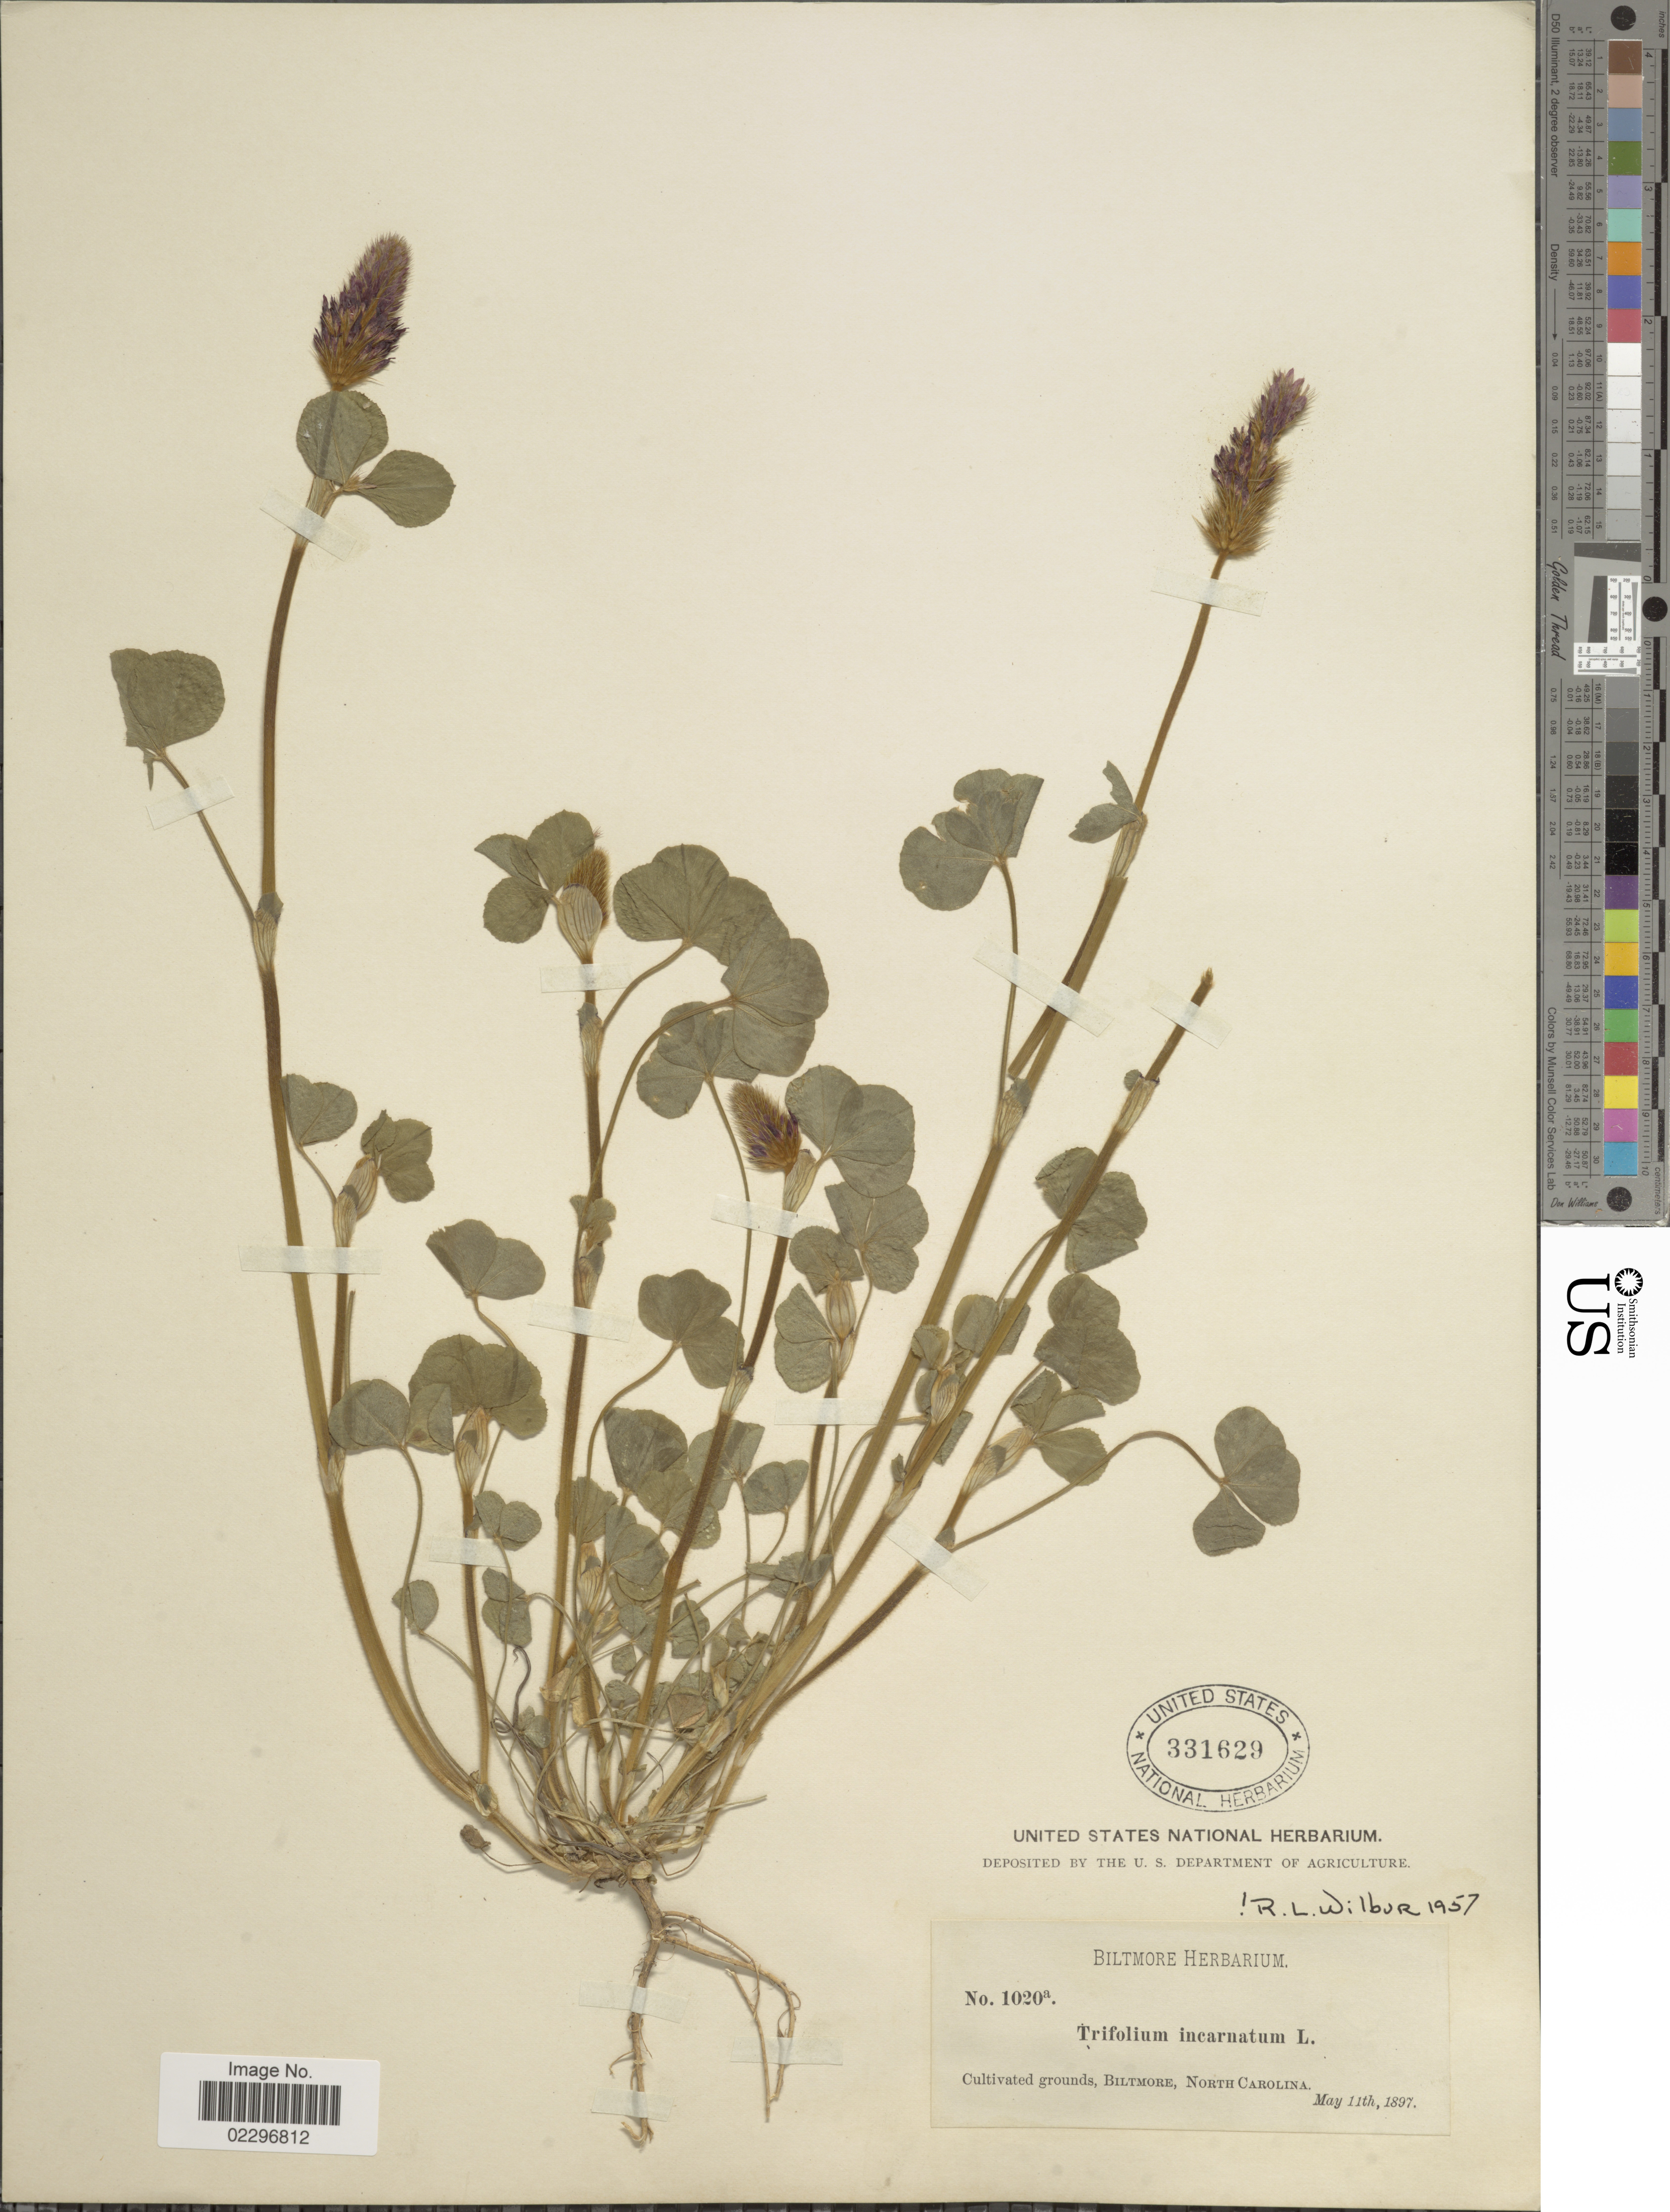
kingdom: Plantae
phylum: Tracheophyta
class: Magnoliopsida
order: Fabales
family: Fabaceae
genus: Trifolium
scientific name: Trifolium incarnatum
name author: L.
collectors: ex herb. Biltmore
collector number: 1020a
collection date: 1897-05-11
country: United States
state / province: North Carolina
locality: Cultivated grounds, Biltmore.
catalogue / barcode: US 331629